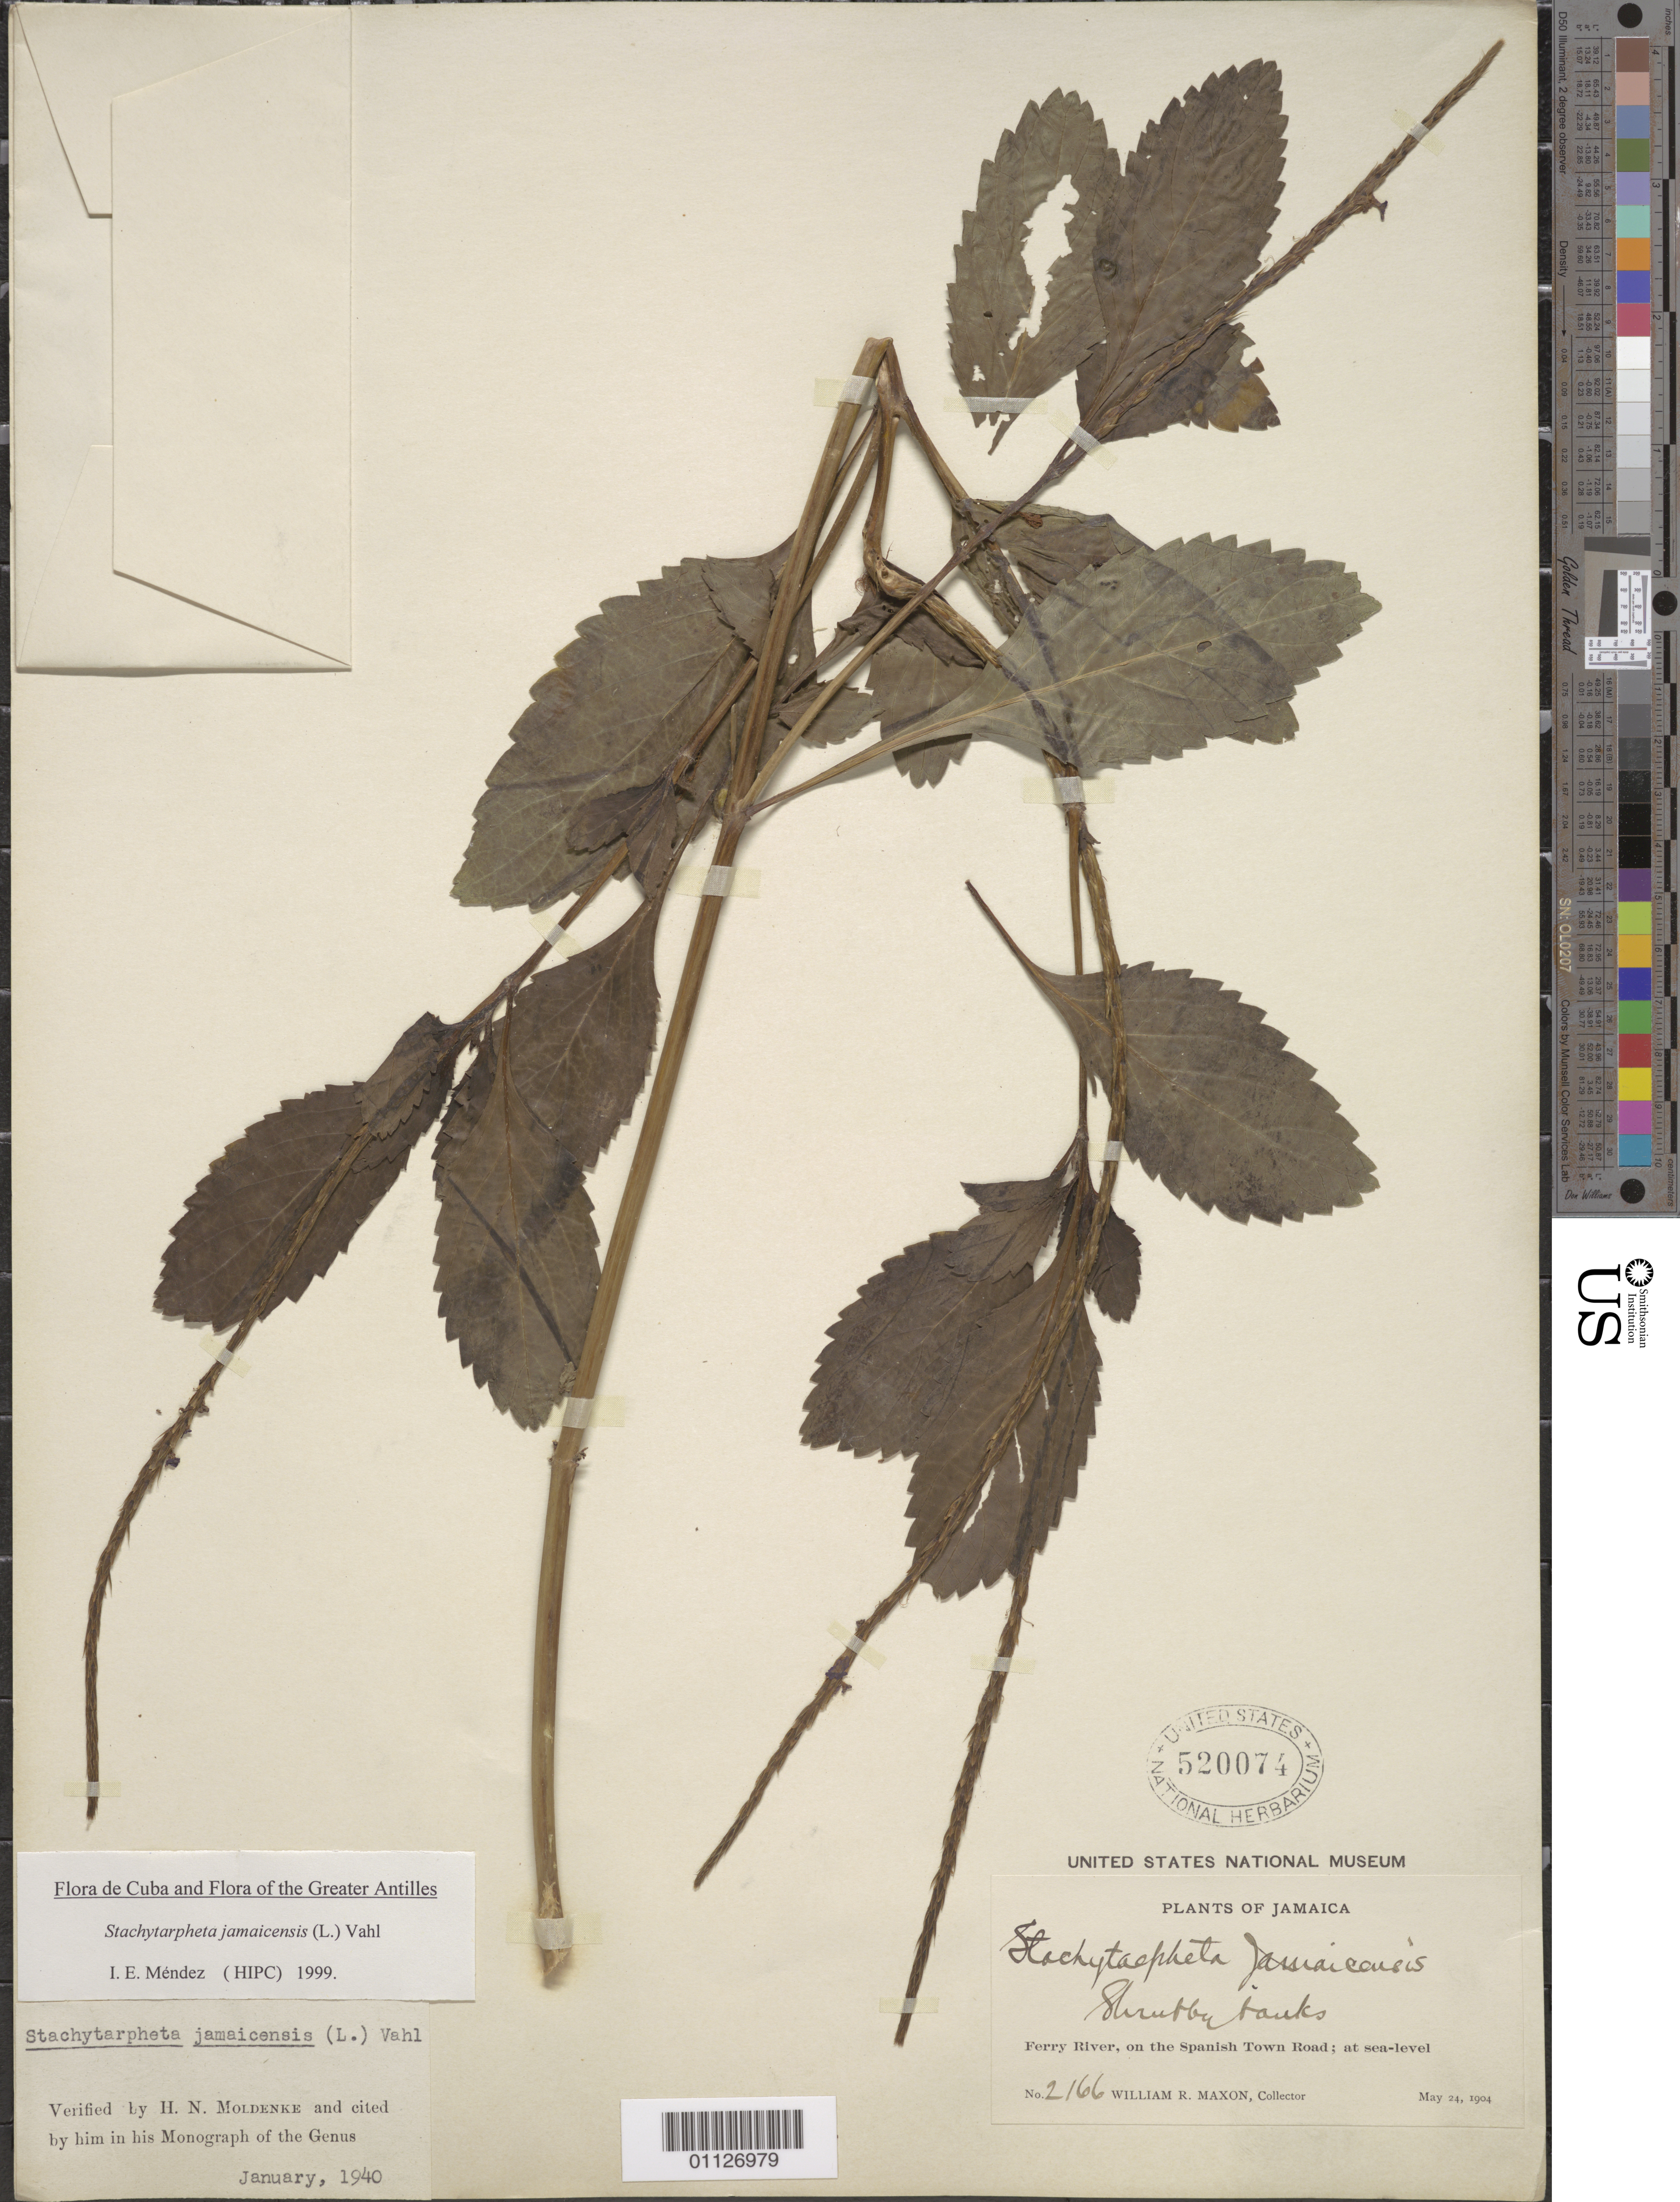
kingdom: Plantae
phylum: Tracheophyta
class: Magnoliopsida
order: Lamiales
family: Verbenaceae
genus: Stachytarpheta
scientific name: Stachytarpheta jamaicensis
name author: (L.) Vahl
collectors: W. R. Maxon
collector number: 2166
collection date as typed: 24 May 1904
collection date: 1904-05-24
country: Jamaica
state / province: Saint Catherine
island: Jamaica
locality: Ferry River, on the Spanish Town Road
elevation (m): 0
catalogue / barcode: US 520074